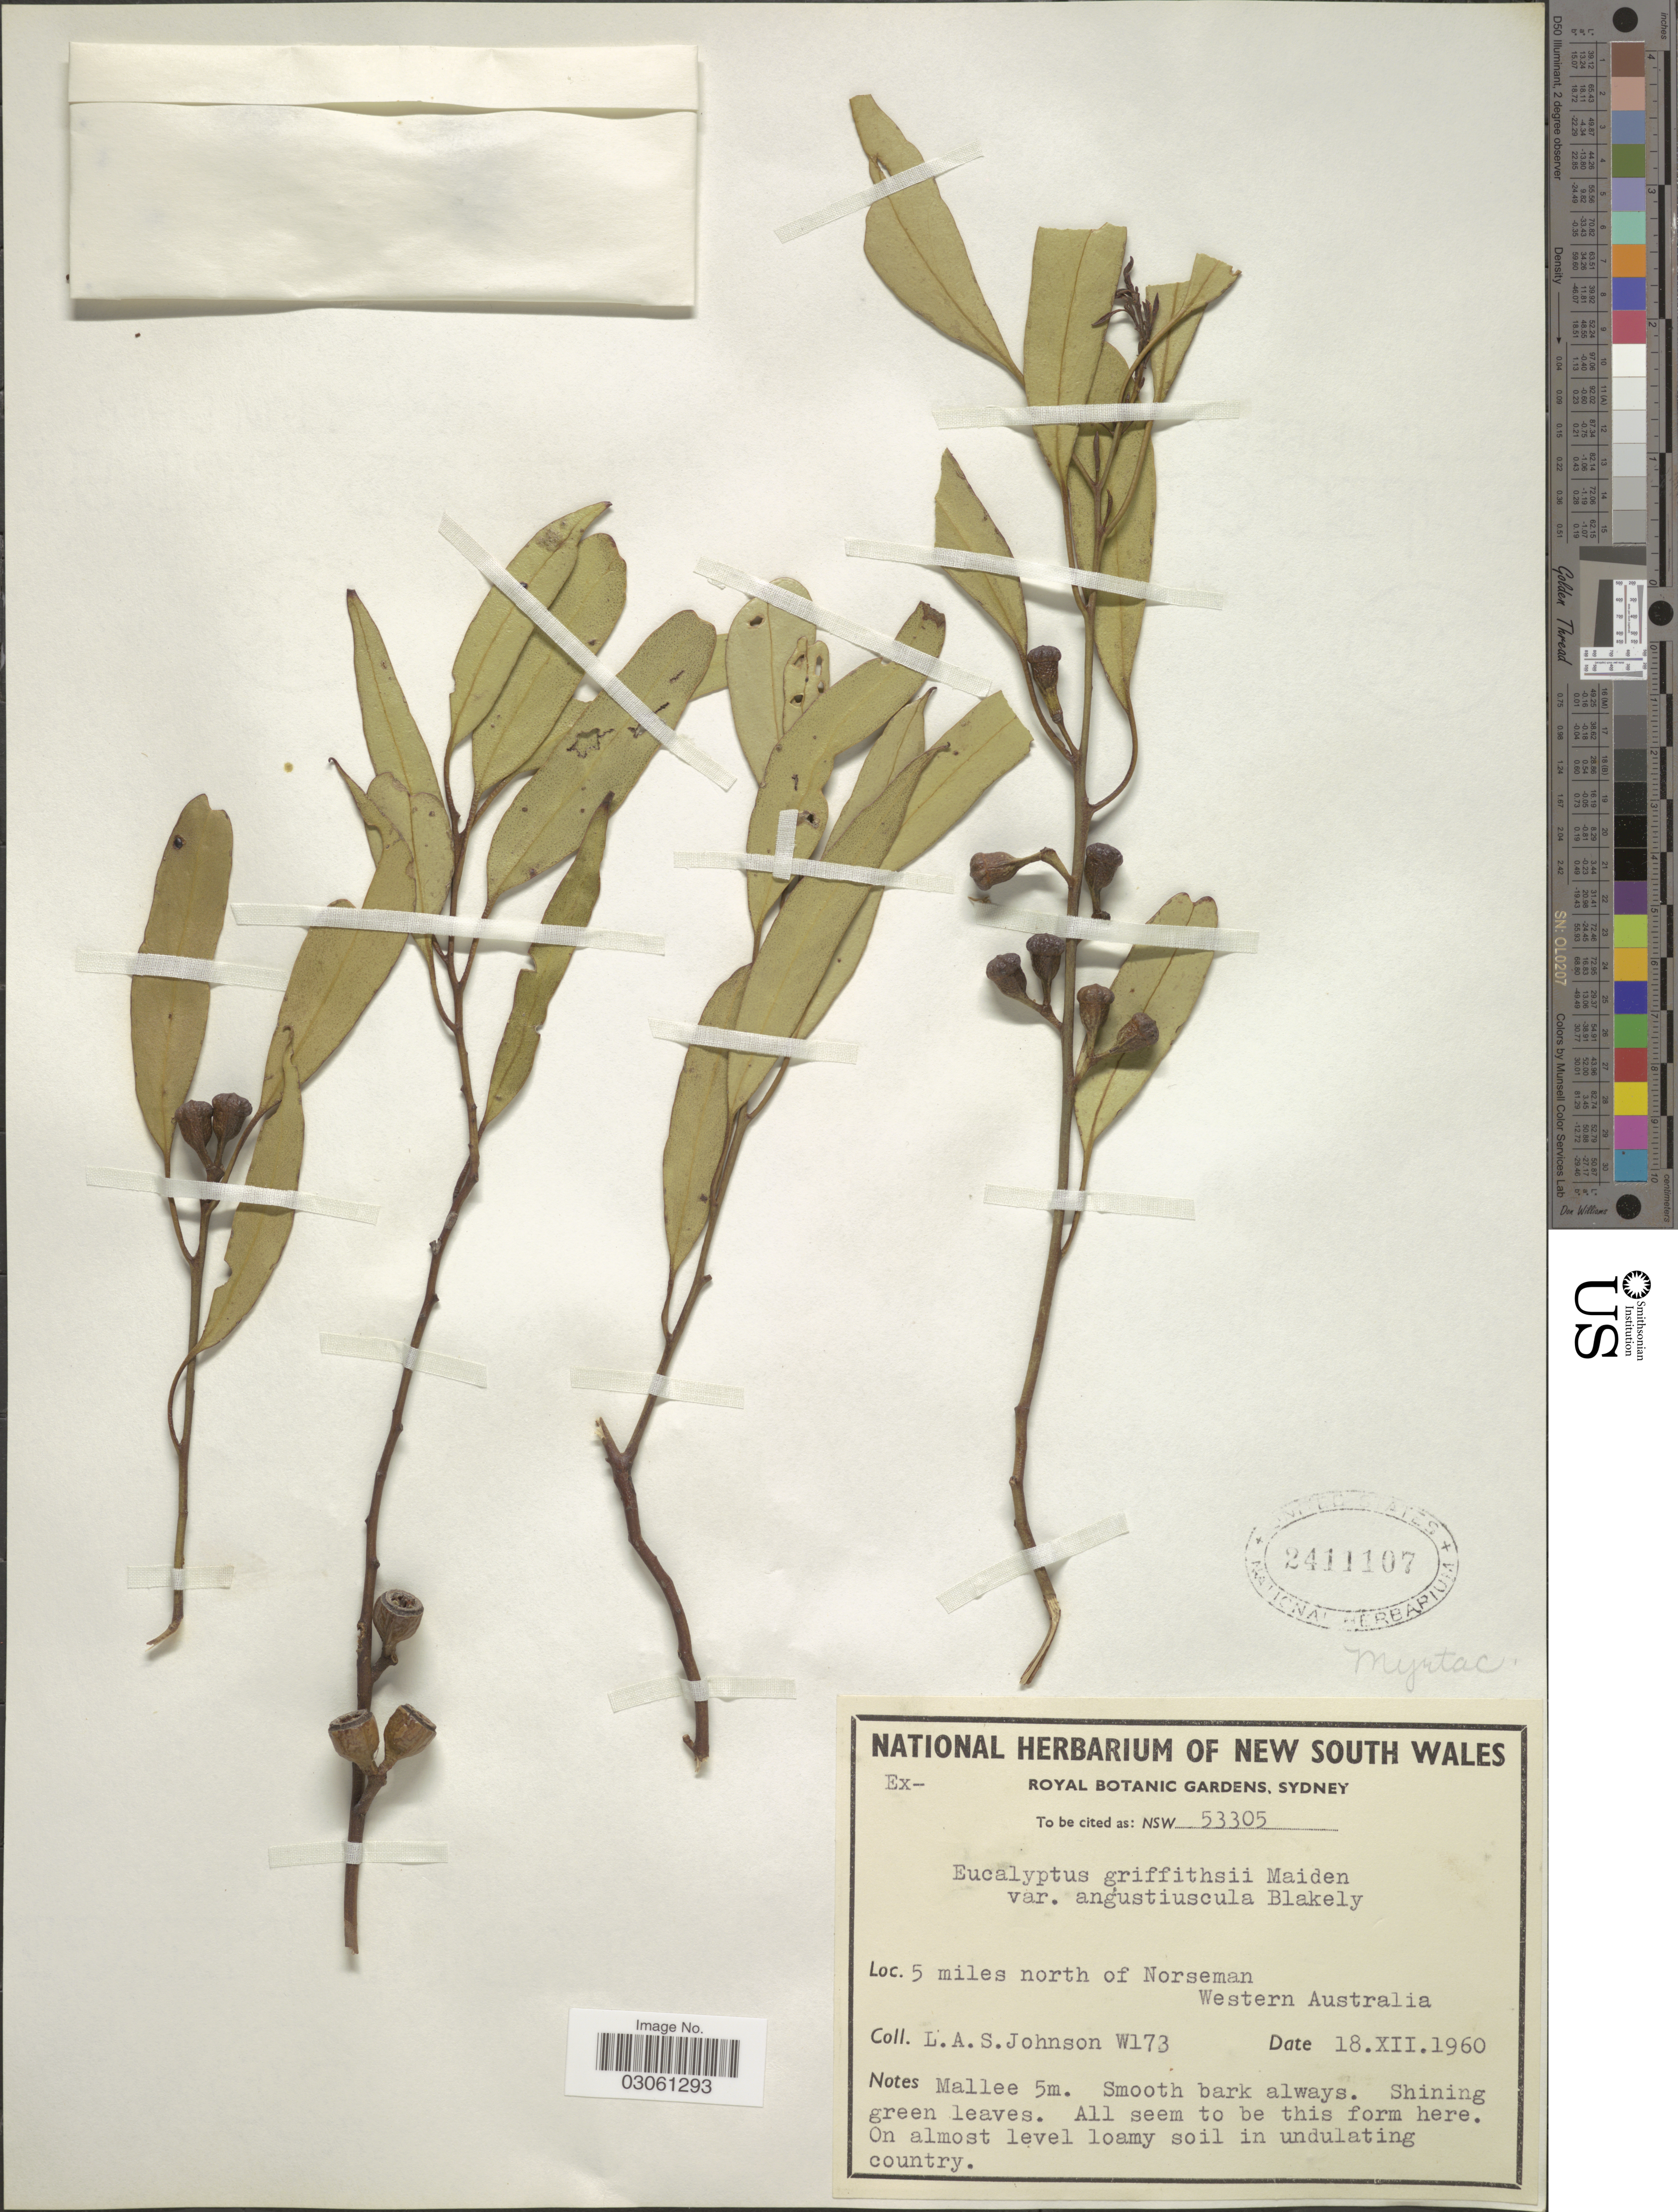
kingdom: Plantae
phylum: Tracheophyta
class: Magnoliopsida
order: Myrtales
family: Myrtaceae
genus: Eucalyptus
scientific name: Eucalyptus griffithsii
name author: Maiden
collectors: L. A. S. Johnson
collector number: W173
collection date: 1960-12-18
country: Australia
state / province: Western Australia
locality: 5 miles north of Norseman.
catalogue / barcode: US 2411107